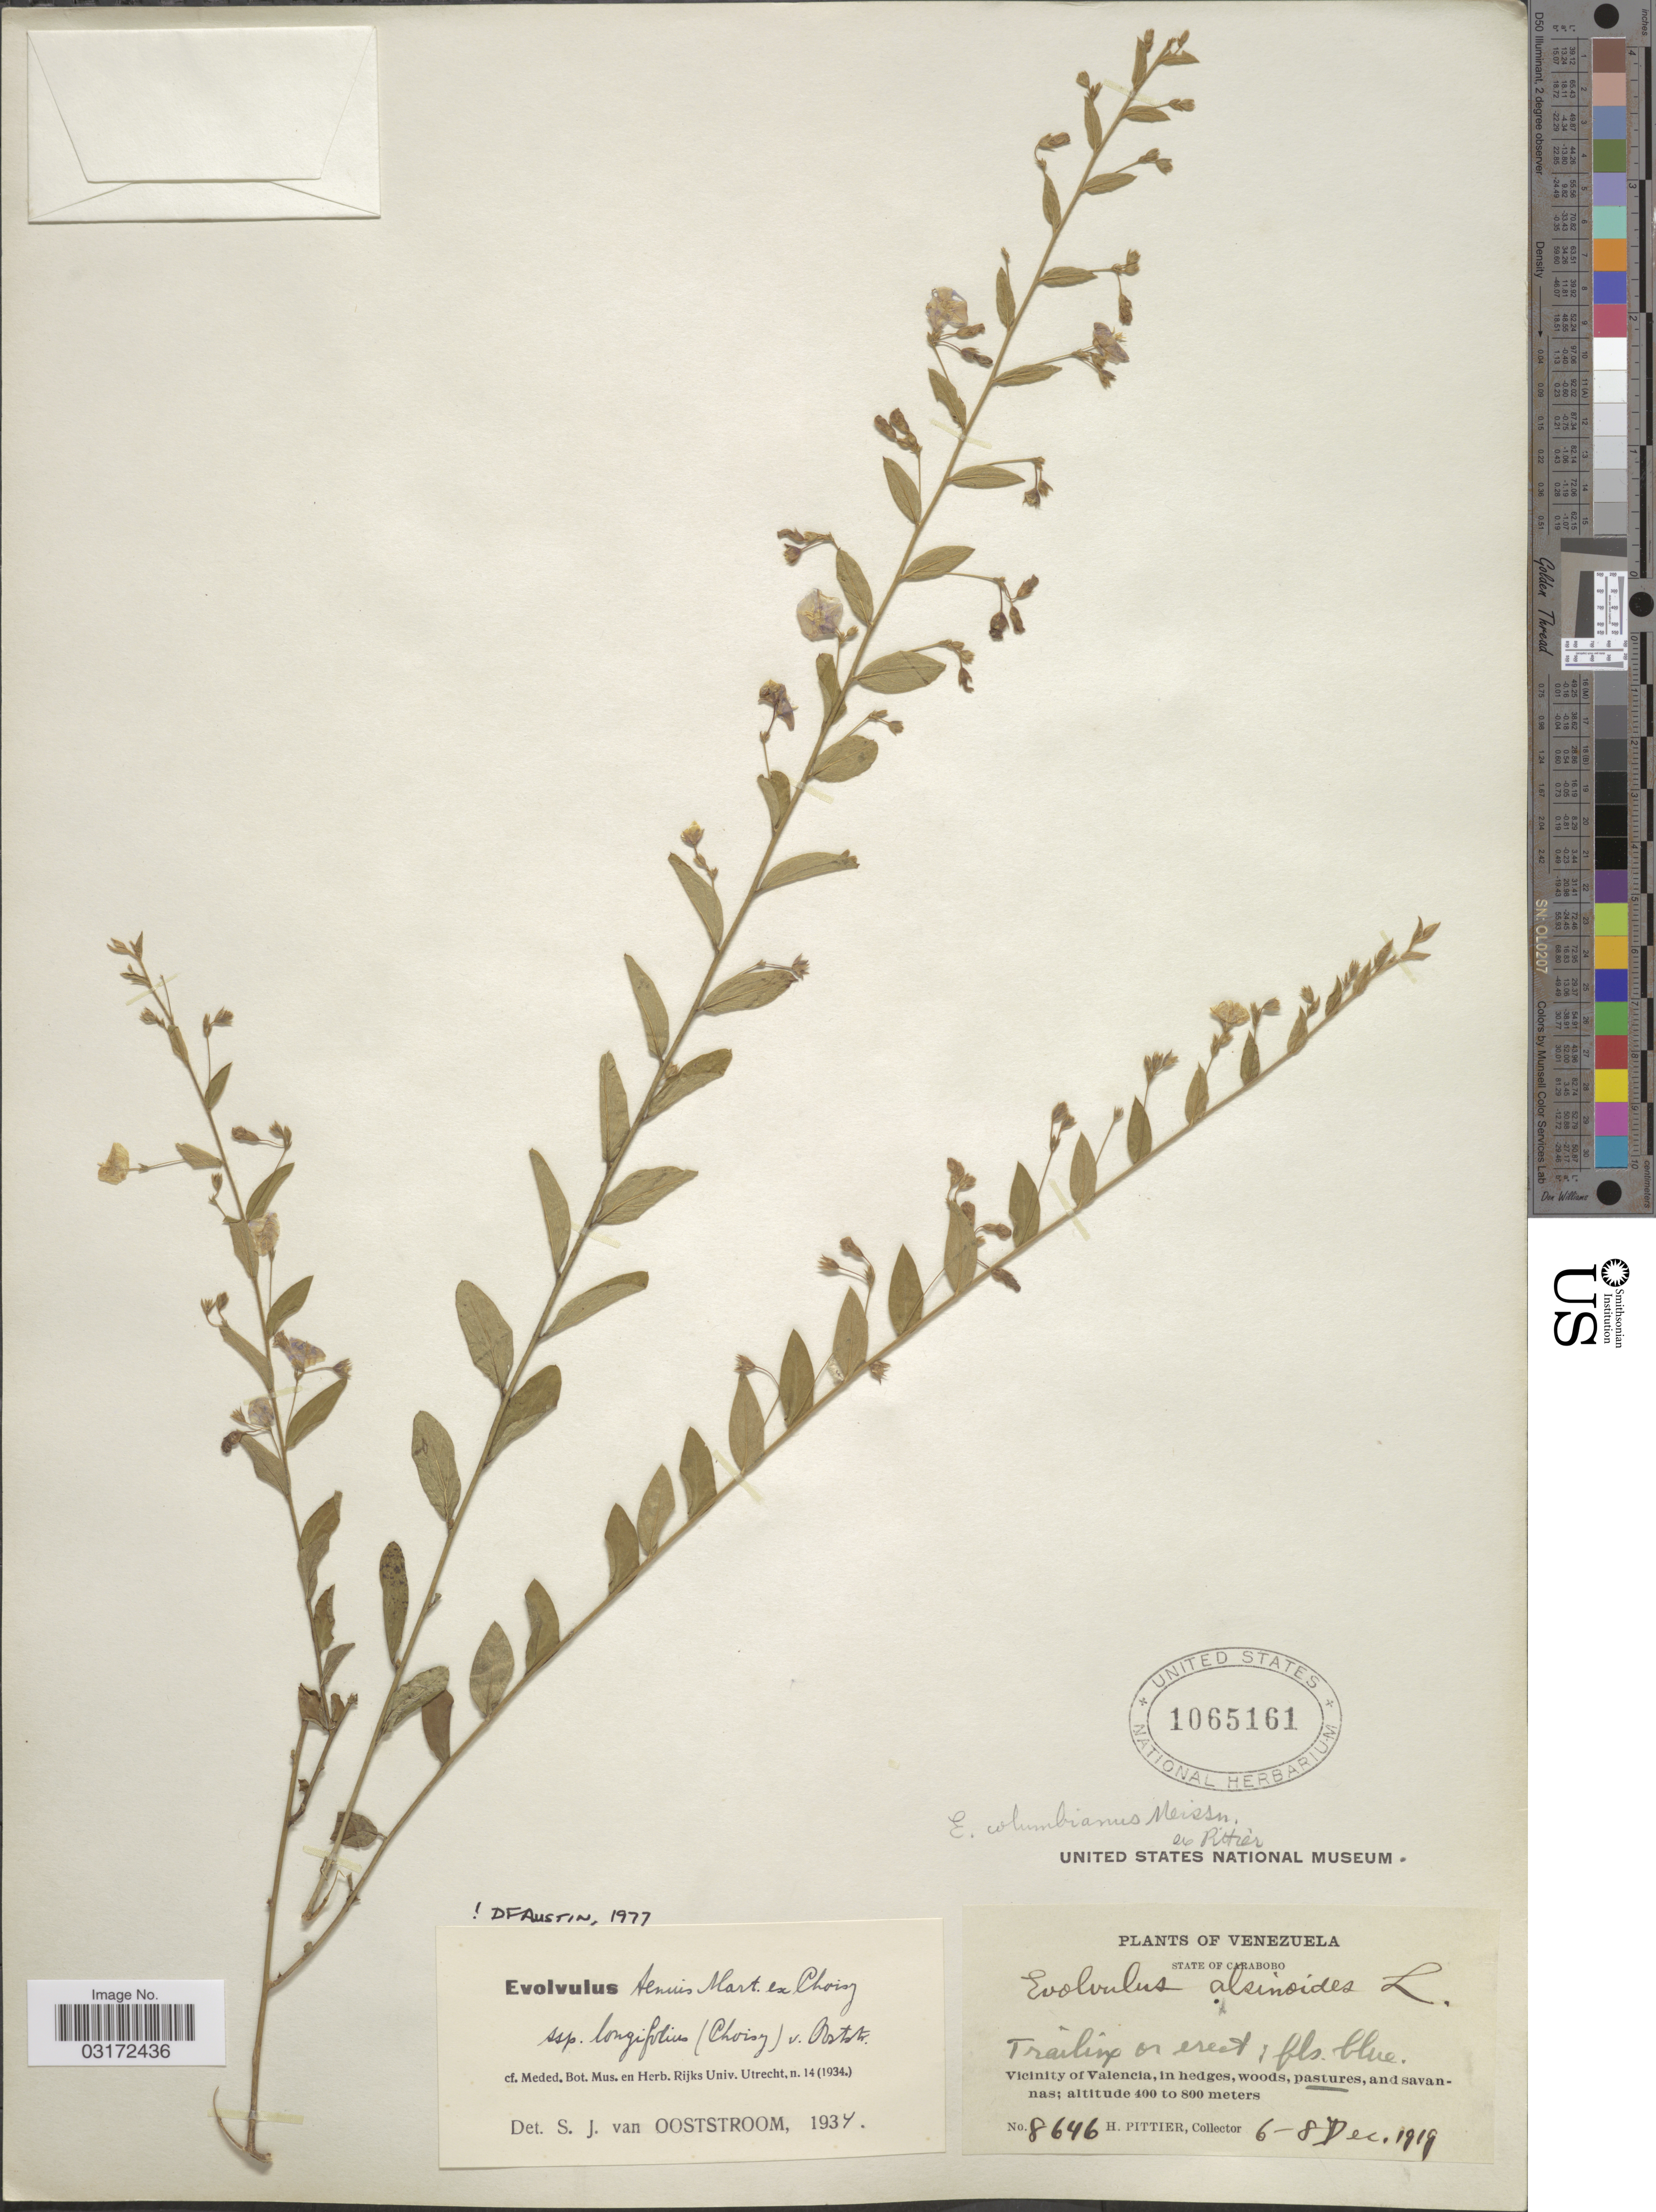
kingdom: Plantae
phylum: Tracheophyta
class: Magnoliopsida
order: Solanales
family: Convolvulaceae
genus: Evolvulus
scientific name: Evolvulus tenuis subsp. longifolius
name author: Mart. ex Choisy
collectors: H. F. Pittier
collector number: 8646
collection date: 1919-12-06/1919-12-08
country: Venezuela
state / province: Carabobo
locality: Vicinity of Valencia.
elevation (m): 400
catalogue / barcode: US 1065161